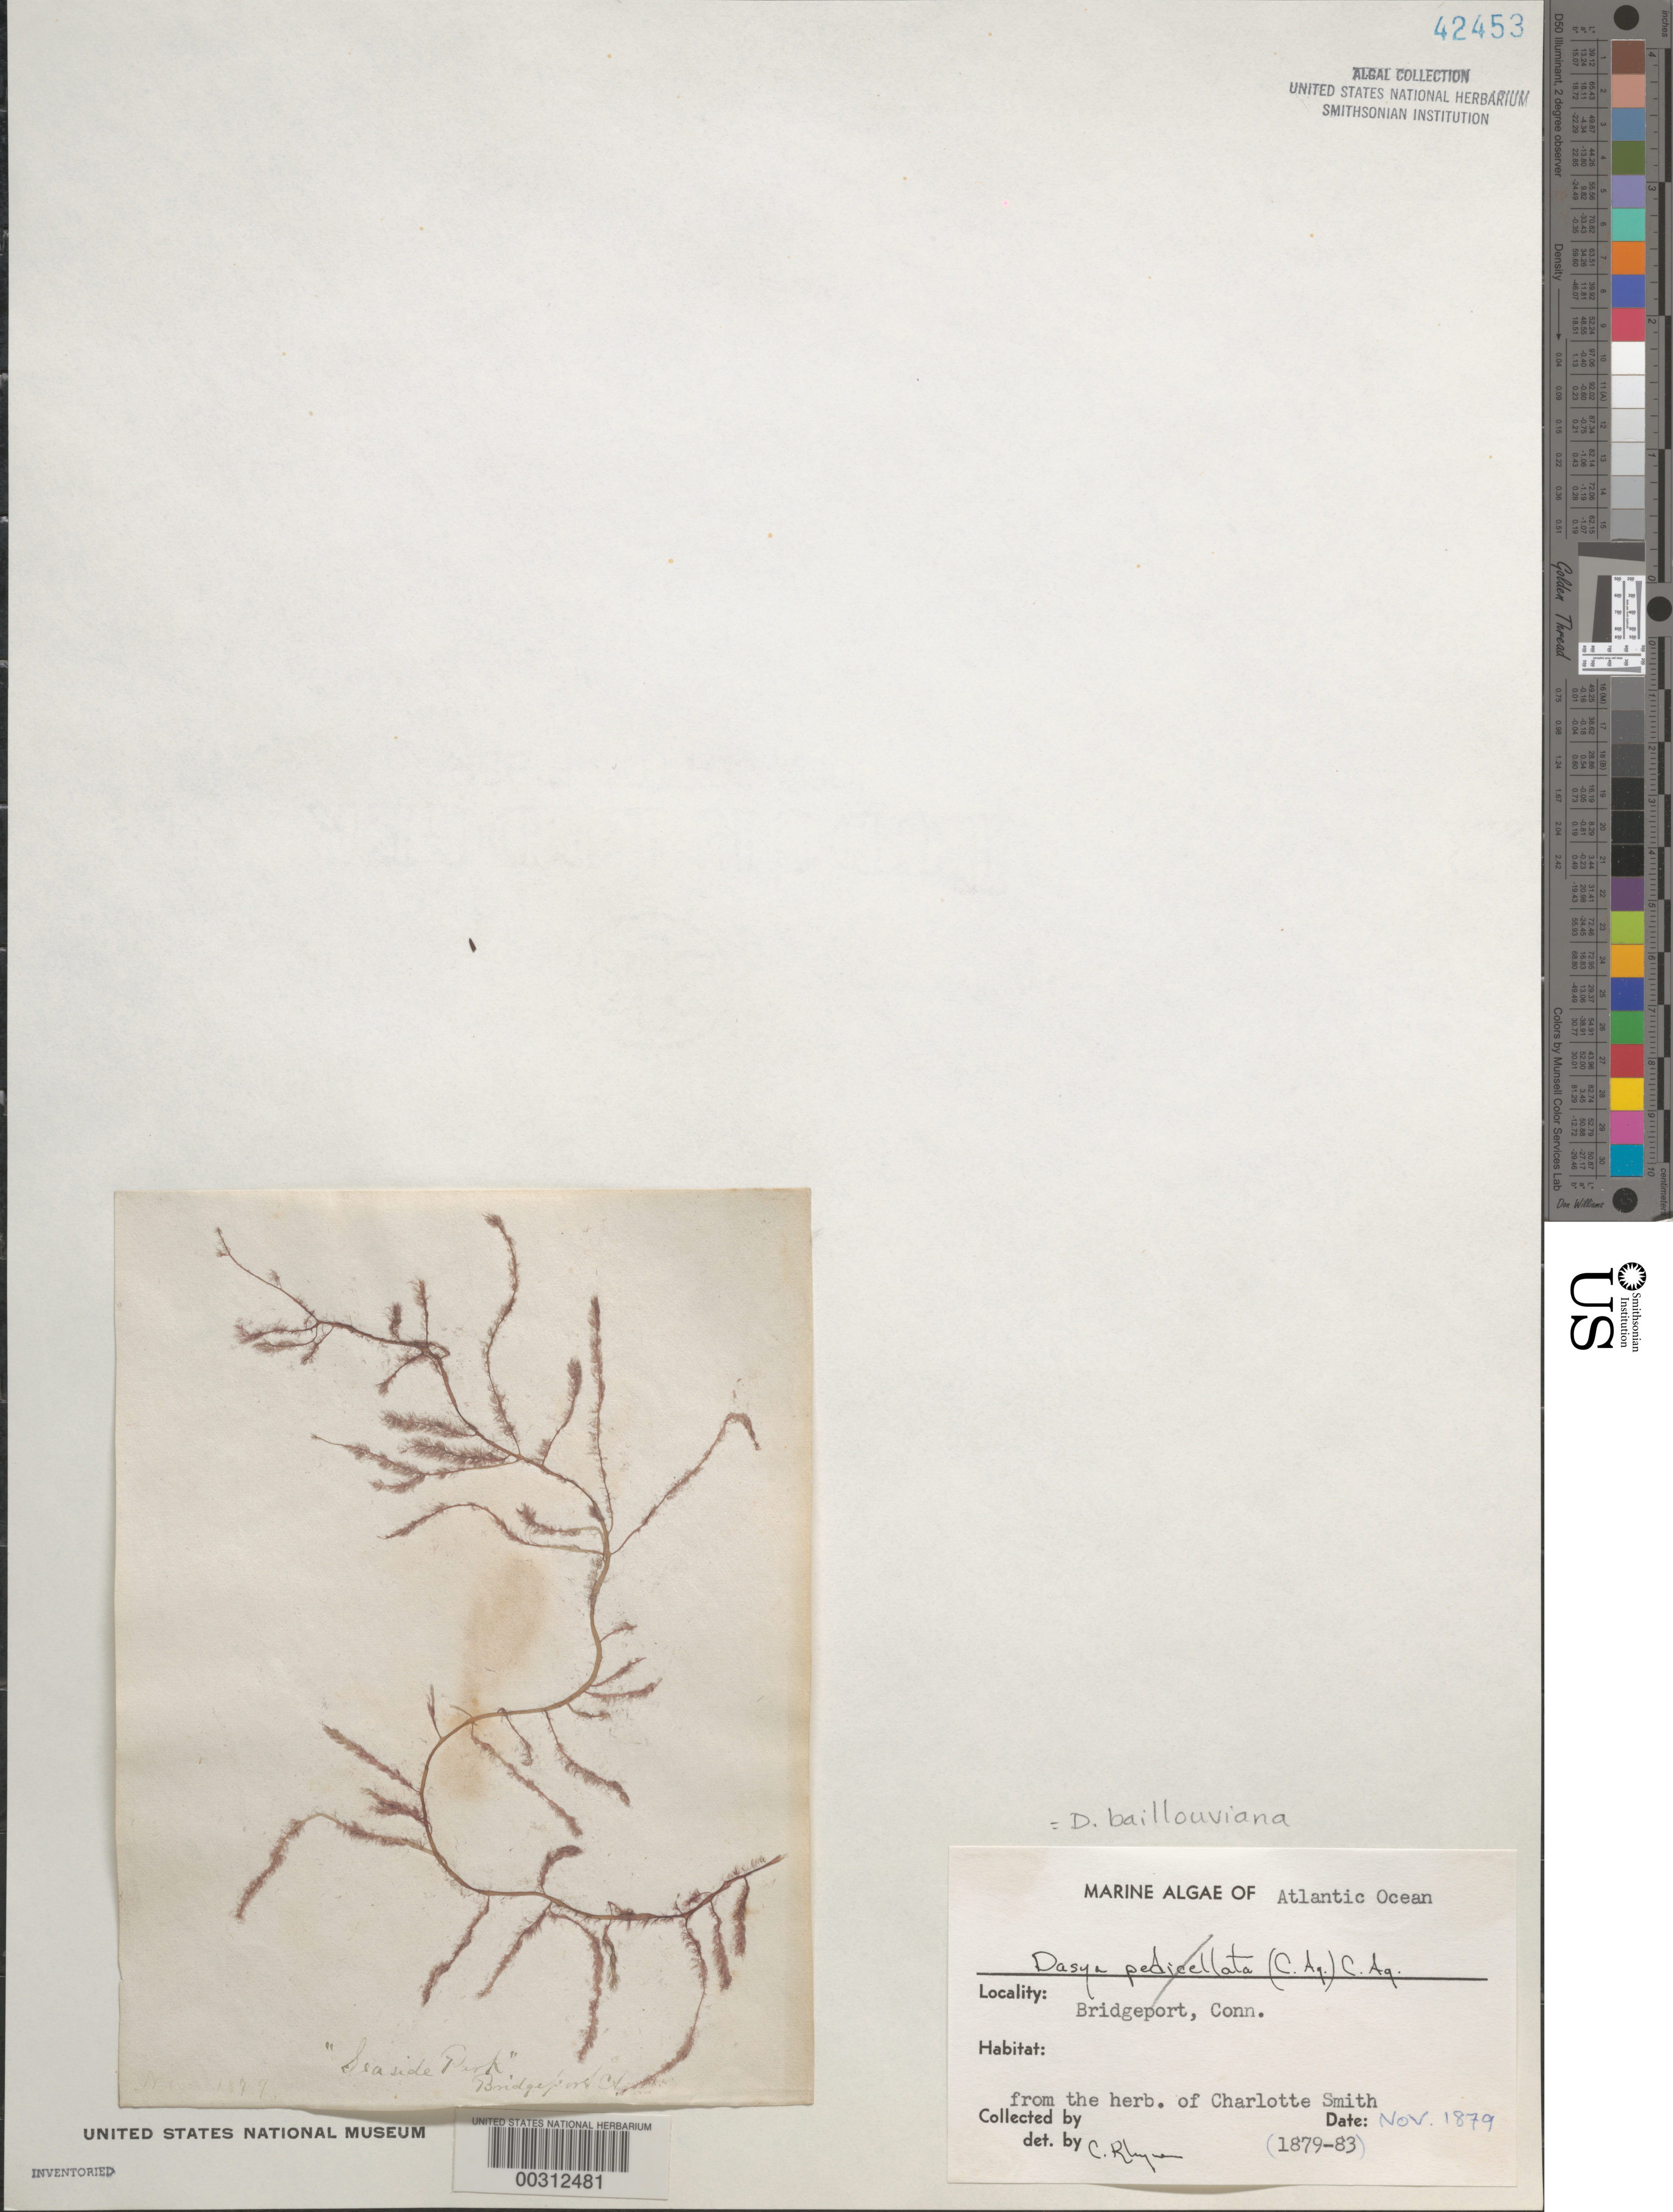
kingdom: Plantae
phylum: Rhodophyta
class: Florideophyceae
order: Ceramiales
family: Dasyaceae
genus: Dasya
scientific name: Dasya pedicellata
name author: (C. Agardh) C. Agardh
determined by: Algae name updating Project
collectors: Charlotte Smith (herbarium)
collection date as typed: Nov 1879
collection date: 1879-11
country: United States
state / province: Connecticut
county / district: Fairfield County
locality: Bridgeport, Seaside Park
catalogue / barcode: US 42453